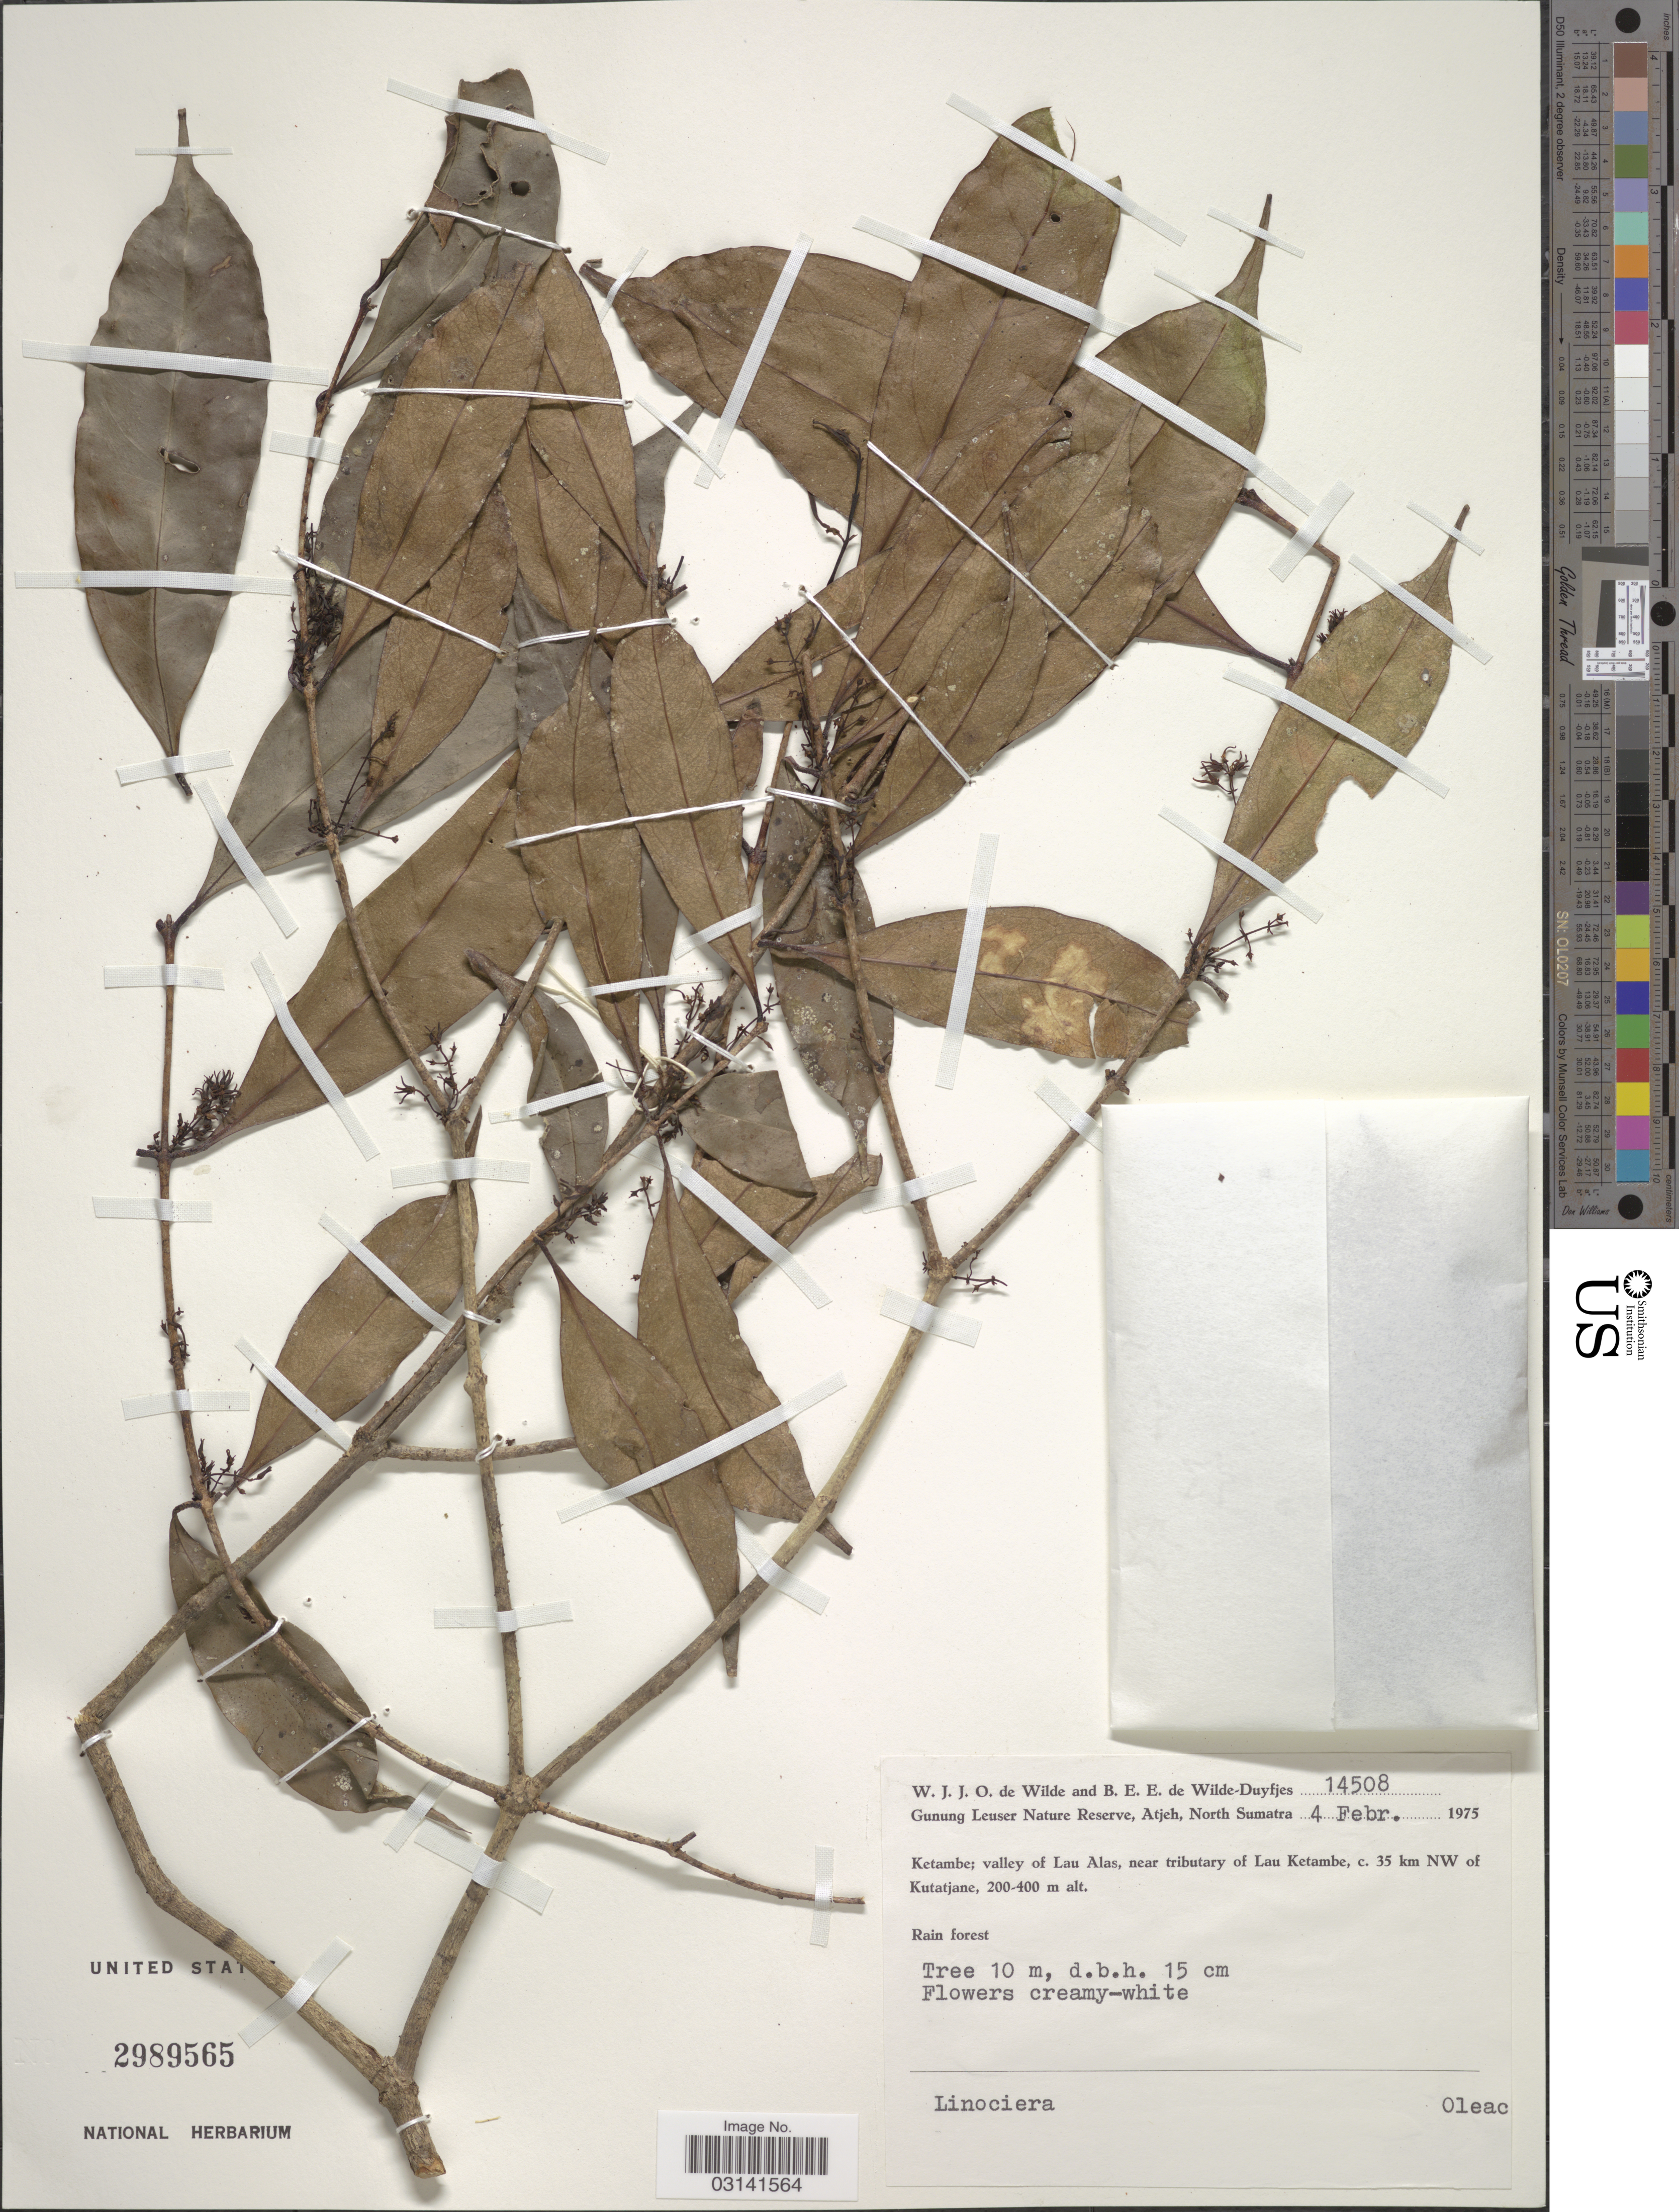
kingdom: Plantae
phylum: Tracheophyta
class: Magnoliopsida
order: Lamiales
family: Oleaceae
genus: Linociera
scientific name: Linociera sp.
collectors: W. J. de Wilde & B. E. de Wilde-Duyfjes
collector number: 14508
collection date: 1975-02-04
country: Indonesia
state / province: Sumatra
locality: Gunung Leuser Nature Reserve, Atjeh, North Sumatra. Ketambe; valley of Lau Alas, near tributary of Lau Ketambe, c. 35 km NW of Kutatjane.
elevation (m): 200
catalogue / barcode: US 2989565